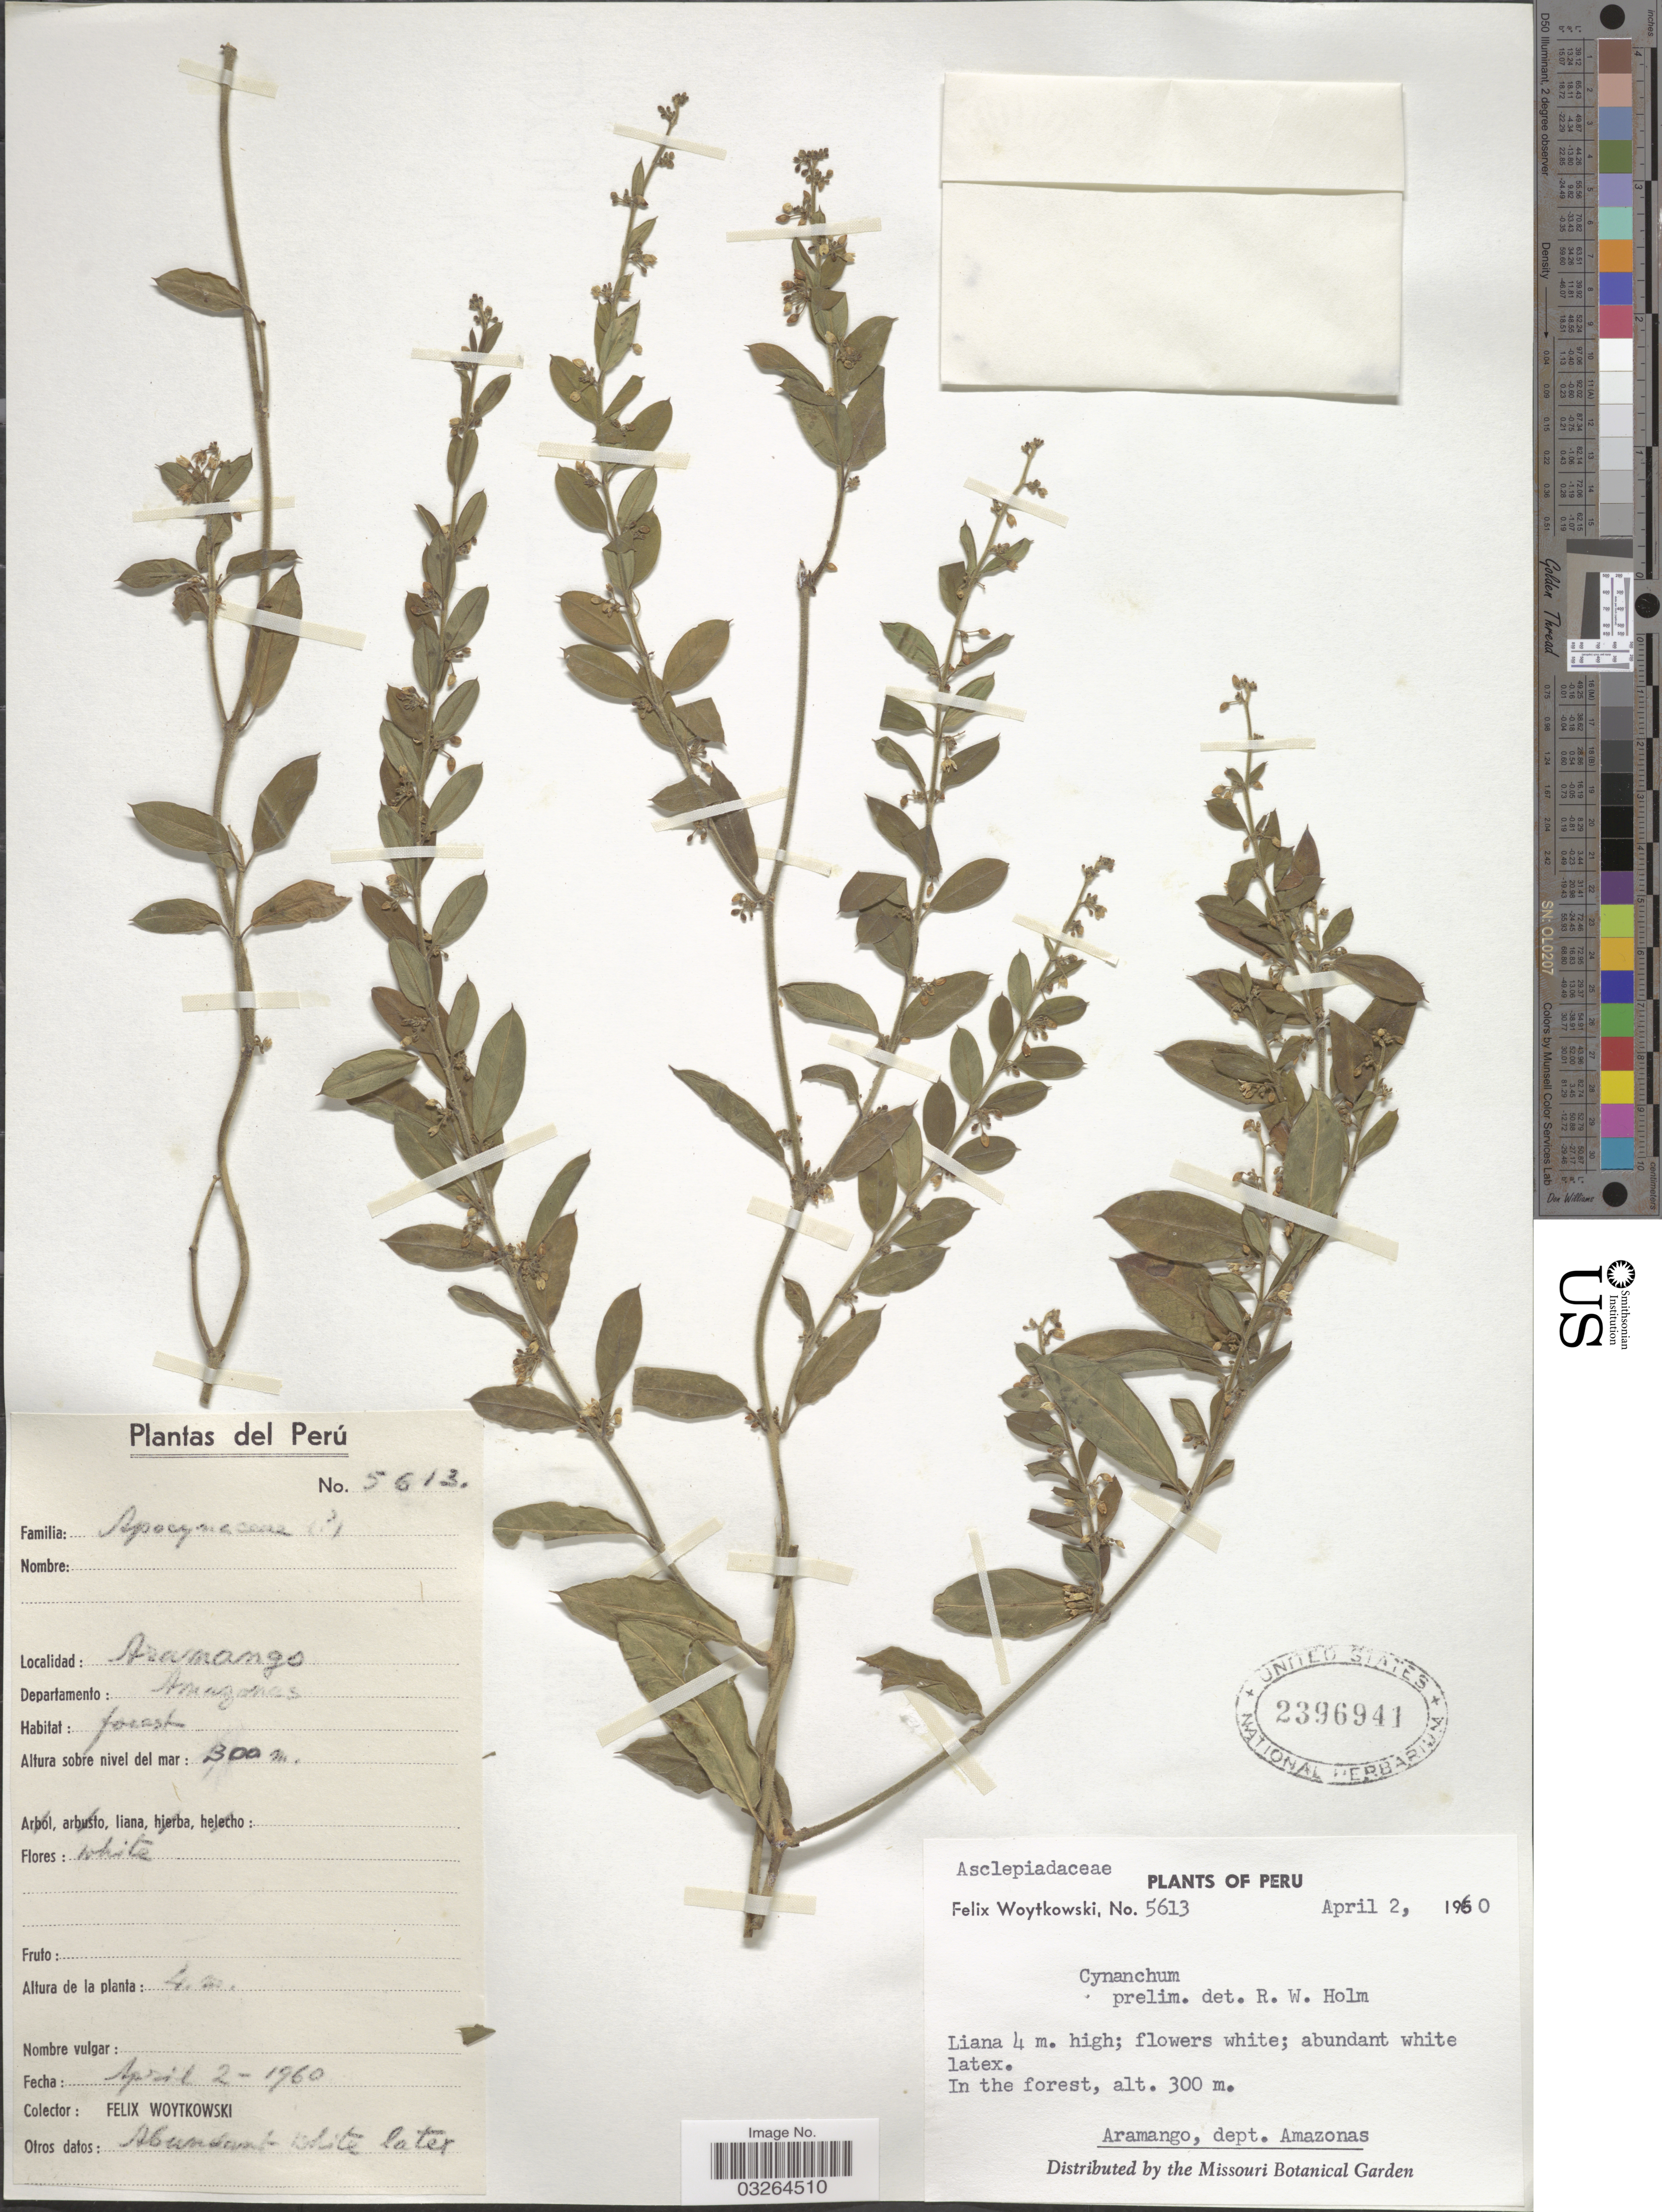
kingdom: Plantae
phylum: Tracheophyta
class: Magnoliopsida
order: Gentianales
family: Apocynaceae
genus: Cynanchum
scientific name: Cynanchum sp.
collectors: F. Woytkowski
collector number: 5613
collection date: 1960-04-02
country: Peru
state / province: Amazonas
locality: Aramango. Departamento: Amazonas.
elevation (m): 300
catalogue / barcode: US 2396941